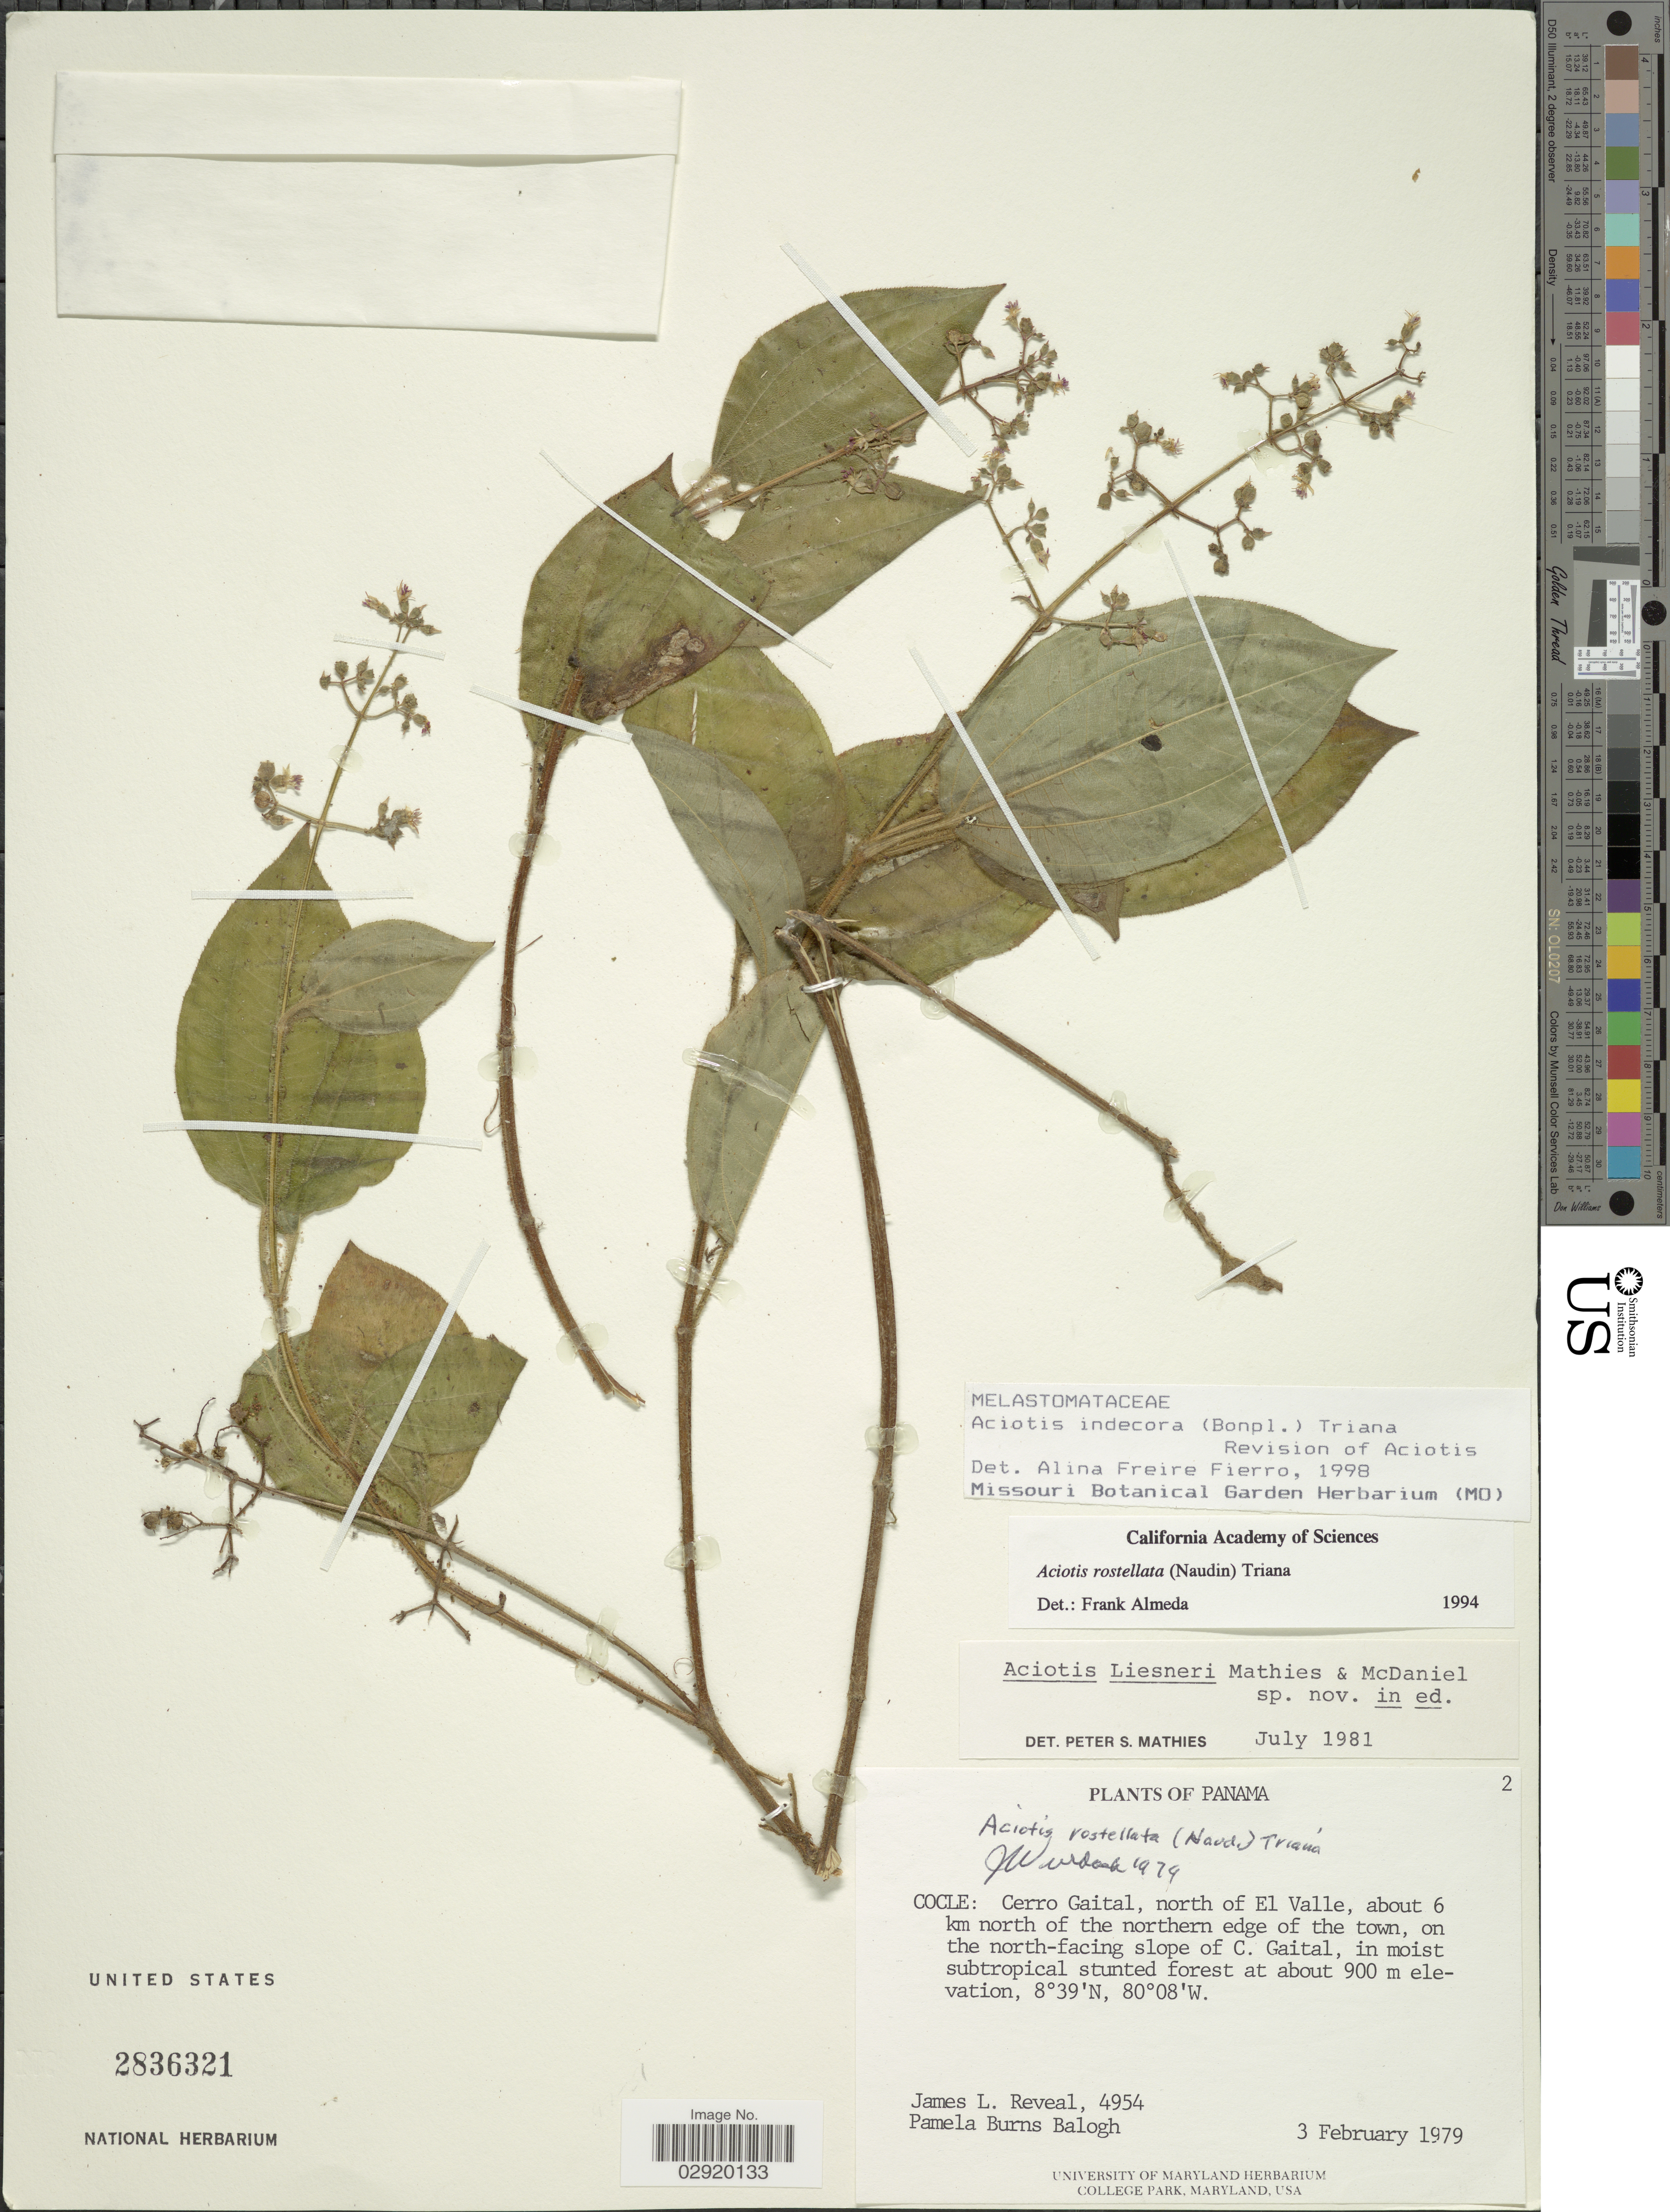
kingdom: Plantae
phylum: Tracheophyta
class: Magnoliopsida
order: Myrtales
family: Melastomataceae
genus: Aciotis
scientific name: Aciotis indecora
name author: (Bonpl.) Triana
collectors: J. L. Reveal & P. Burns-Balogh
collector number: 4954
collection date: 1979-02-03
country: Panama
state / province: Coclé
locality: Cerro Gaital, north of El Valle, about 6 km north of the northern edge of the town, on the north-facing slope of C. Gaital.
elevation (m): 900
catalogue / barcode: US 2836321